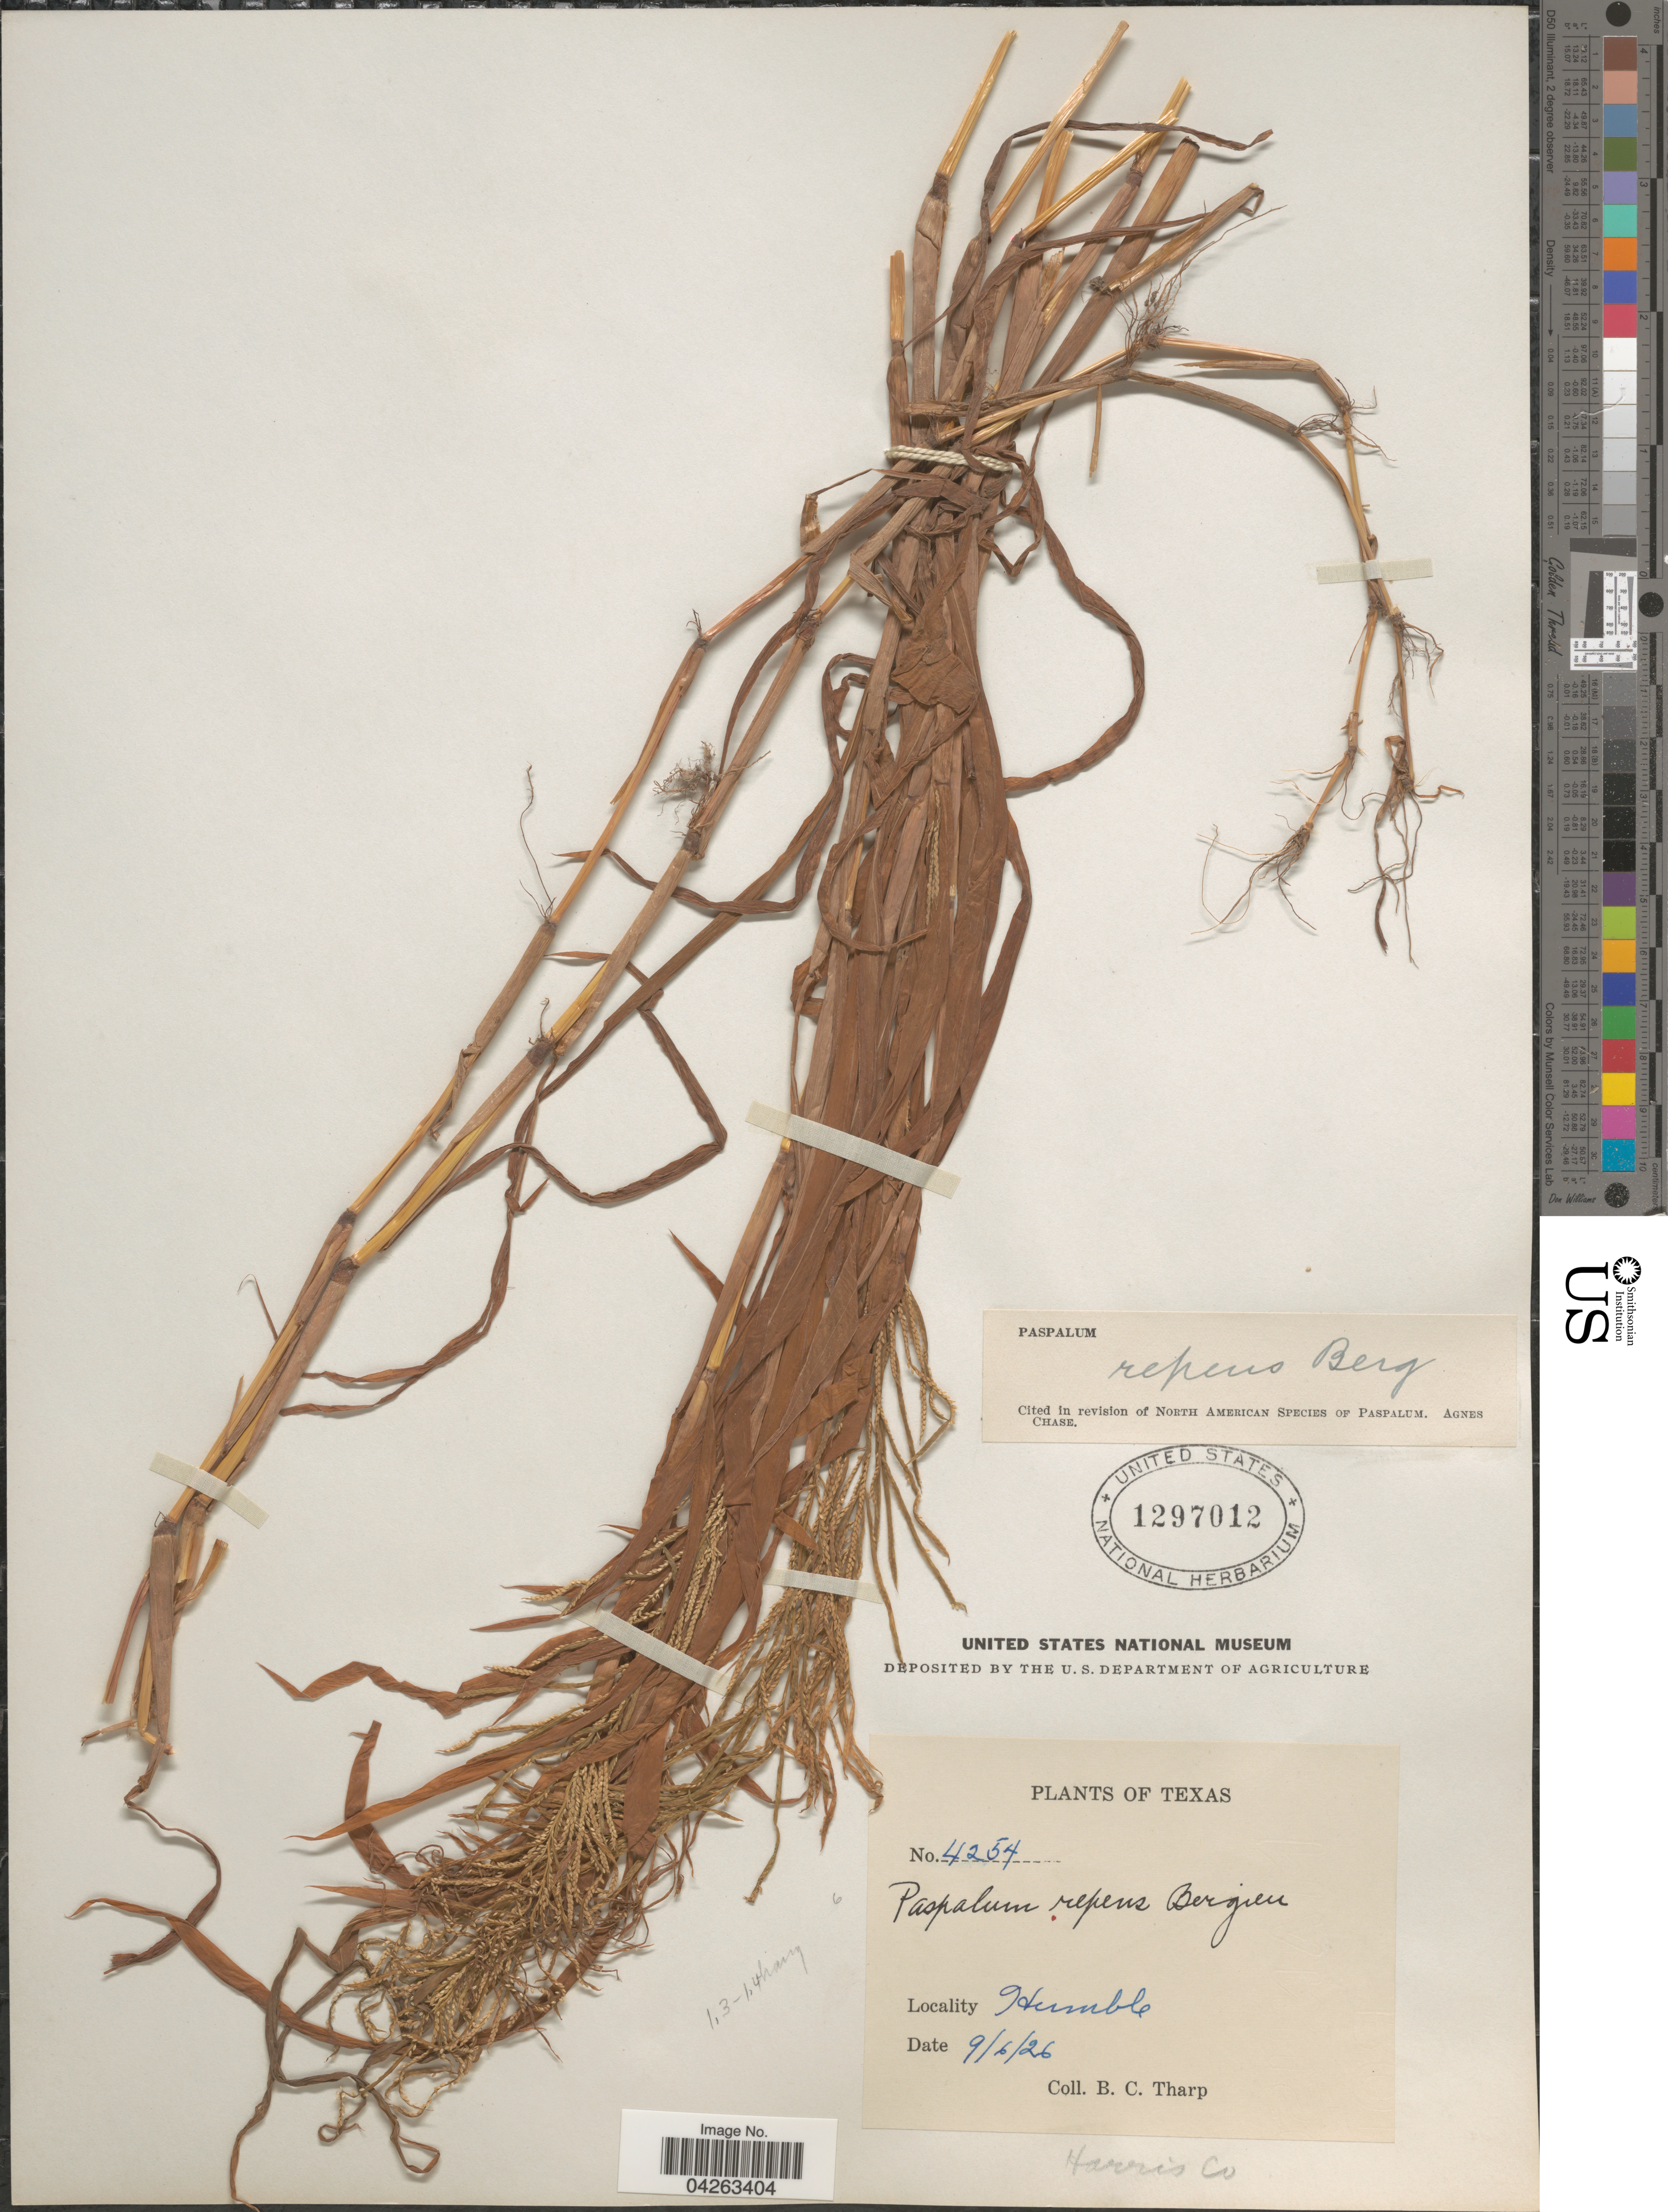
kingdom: Plantae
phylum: Tracheophyta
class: Liliopsida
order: Poales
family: Poaceae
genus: Paspalum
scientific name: Paspalum repens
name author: P.J. Bergius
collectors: B. C. Tharp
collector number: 4254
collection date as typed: Transcribed d/m/y: 6/9/26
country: United States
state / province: Texas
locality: Humble. Harris Co.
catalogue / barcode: US 1297012